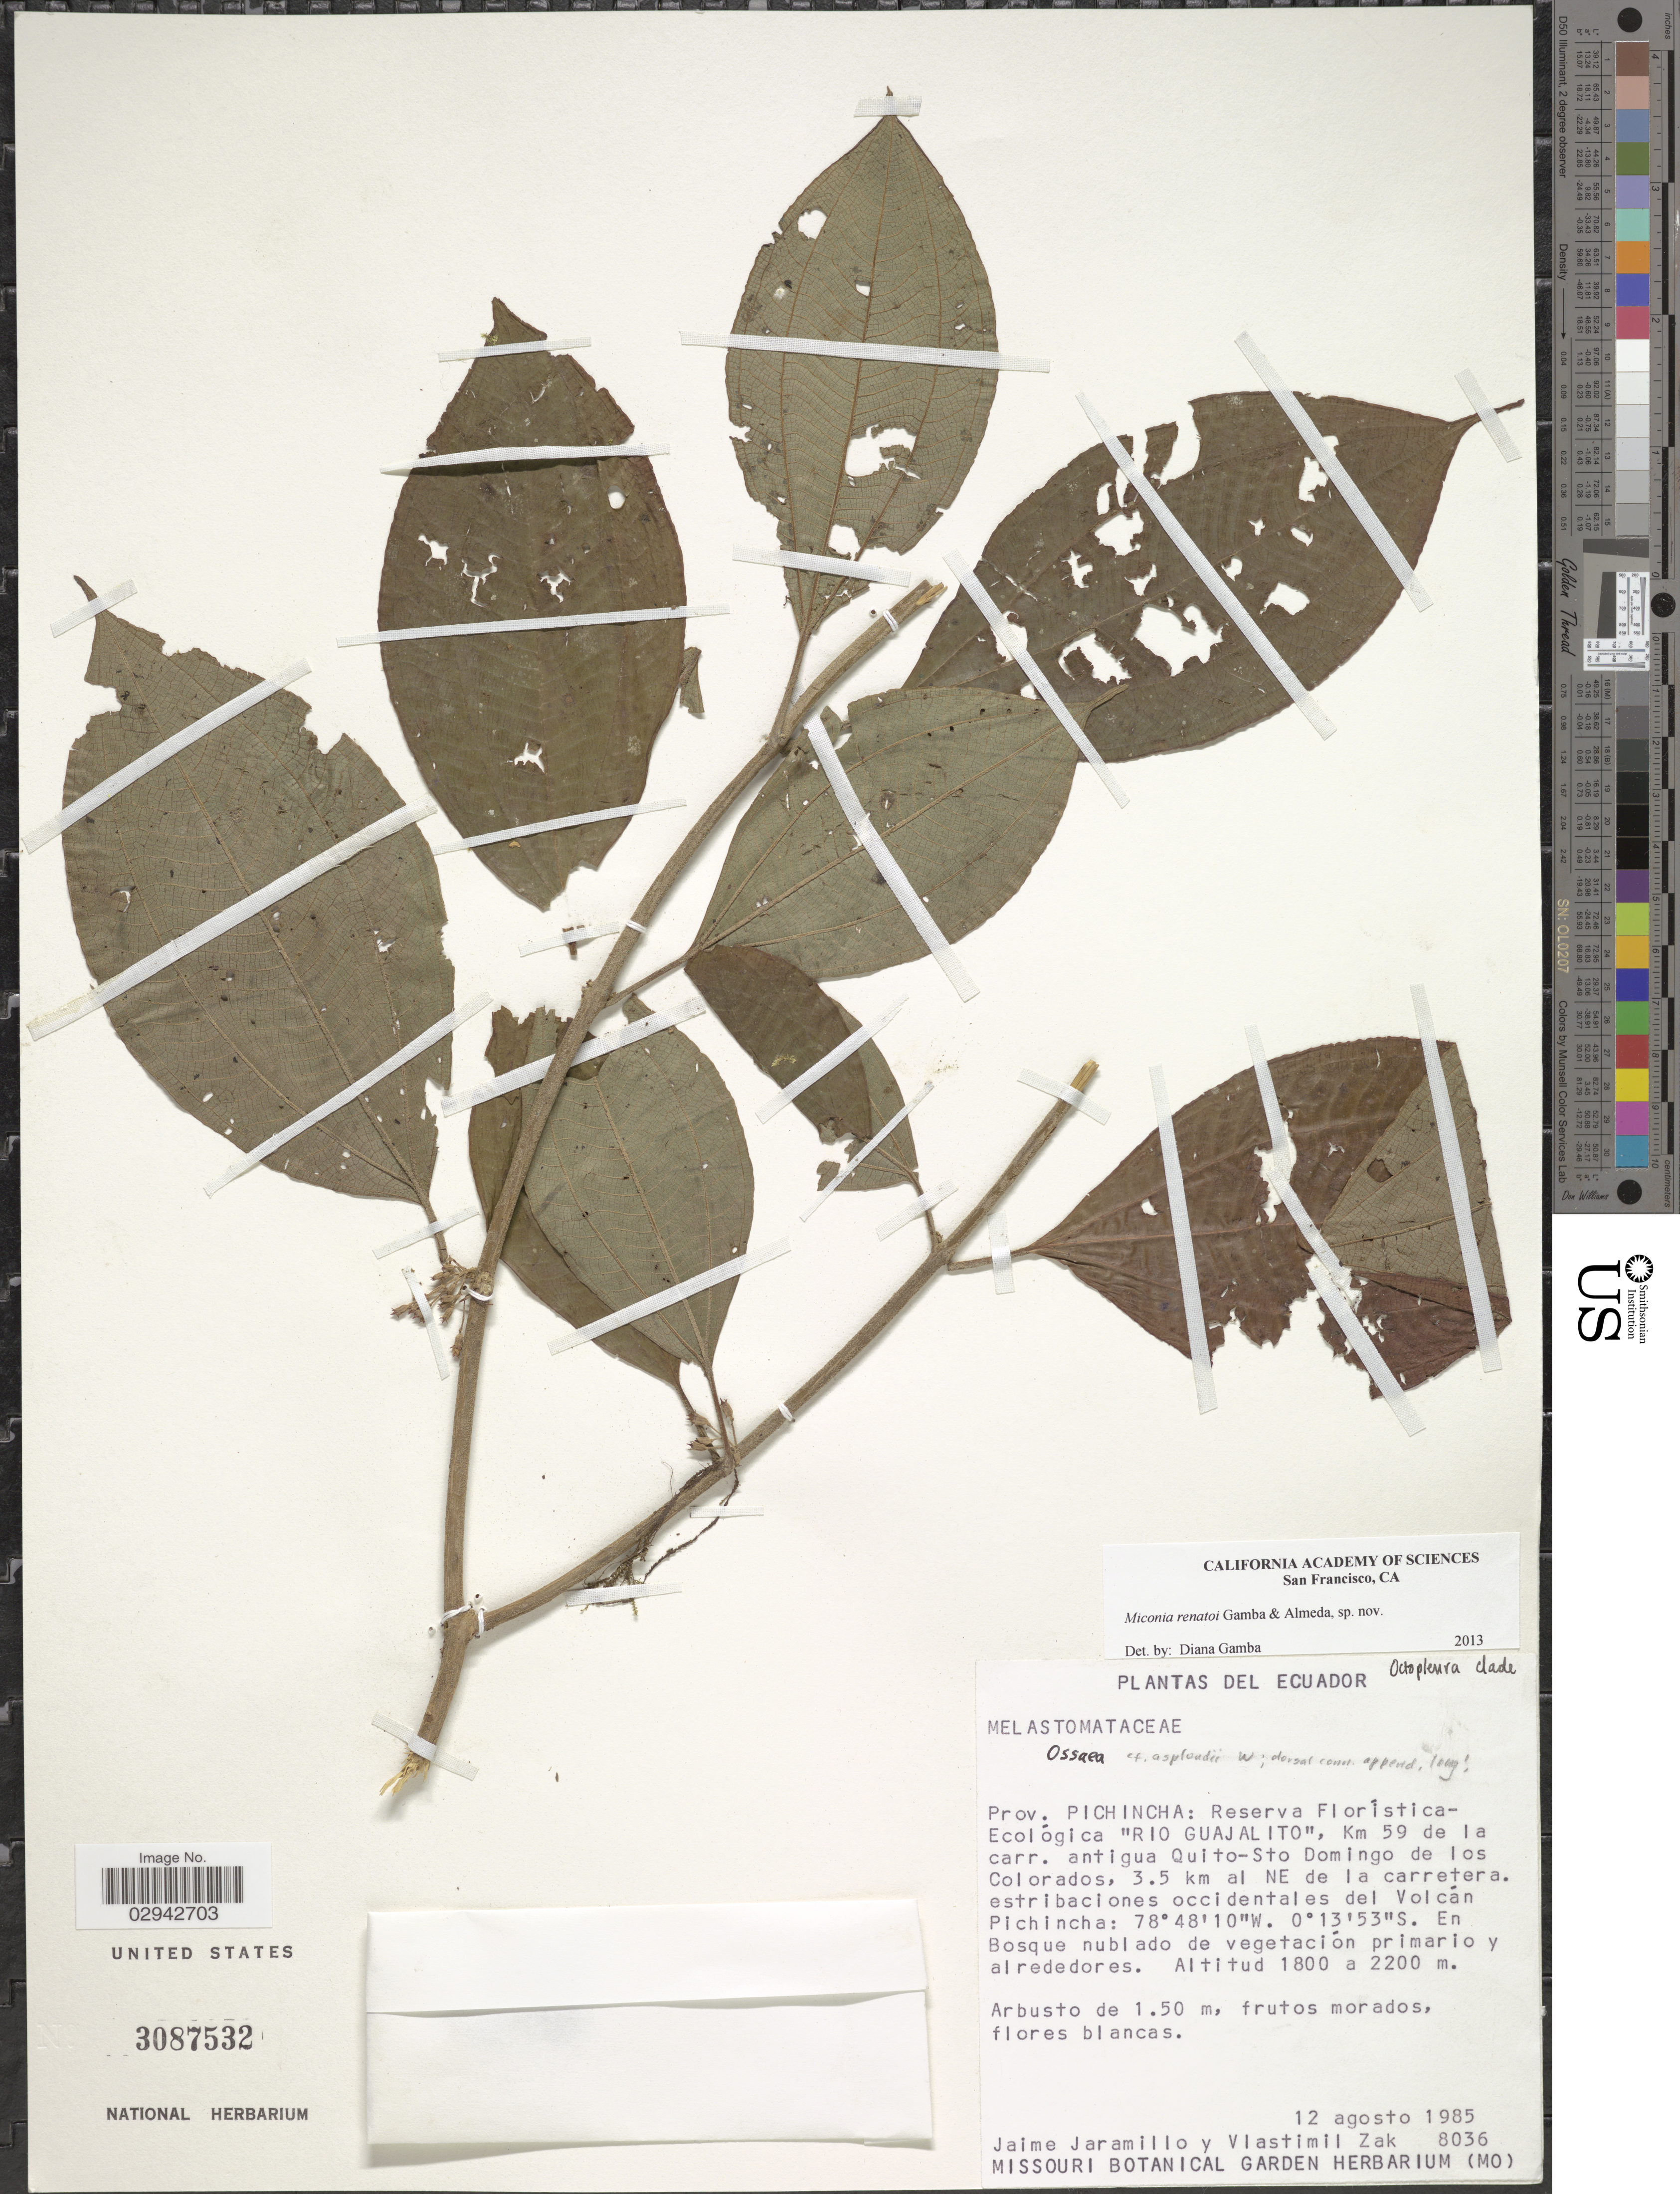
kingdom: Plantae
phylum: Tracheophyta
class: Magnoliopsida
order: Myrtales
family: Melastomataceae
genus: Miconia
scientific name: Miconia renatoi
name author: Gamba & Almeda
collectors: J. Jaramillo & V. Zak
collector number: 8036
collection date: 1985-08-12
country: Ecuador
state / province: Pichincha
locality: Reserva Floristica Ecológica "Rio Guajalito" Km 59 de la carr. antigua Quito-Sto Domingo de los Colorados, 3.5 km al NE de la carretera, estribaciones occidentales del Volcán Pichincha.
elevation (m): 1800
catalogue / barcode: US 3087532